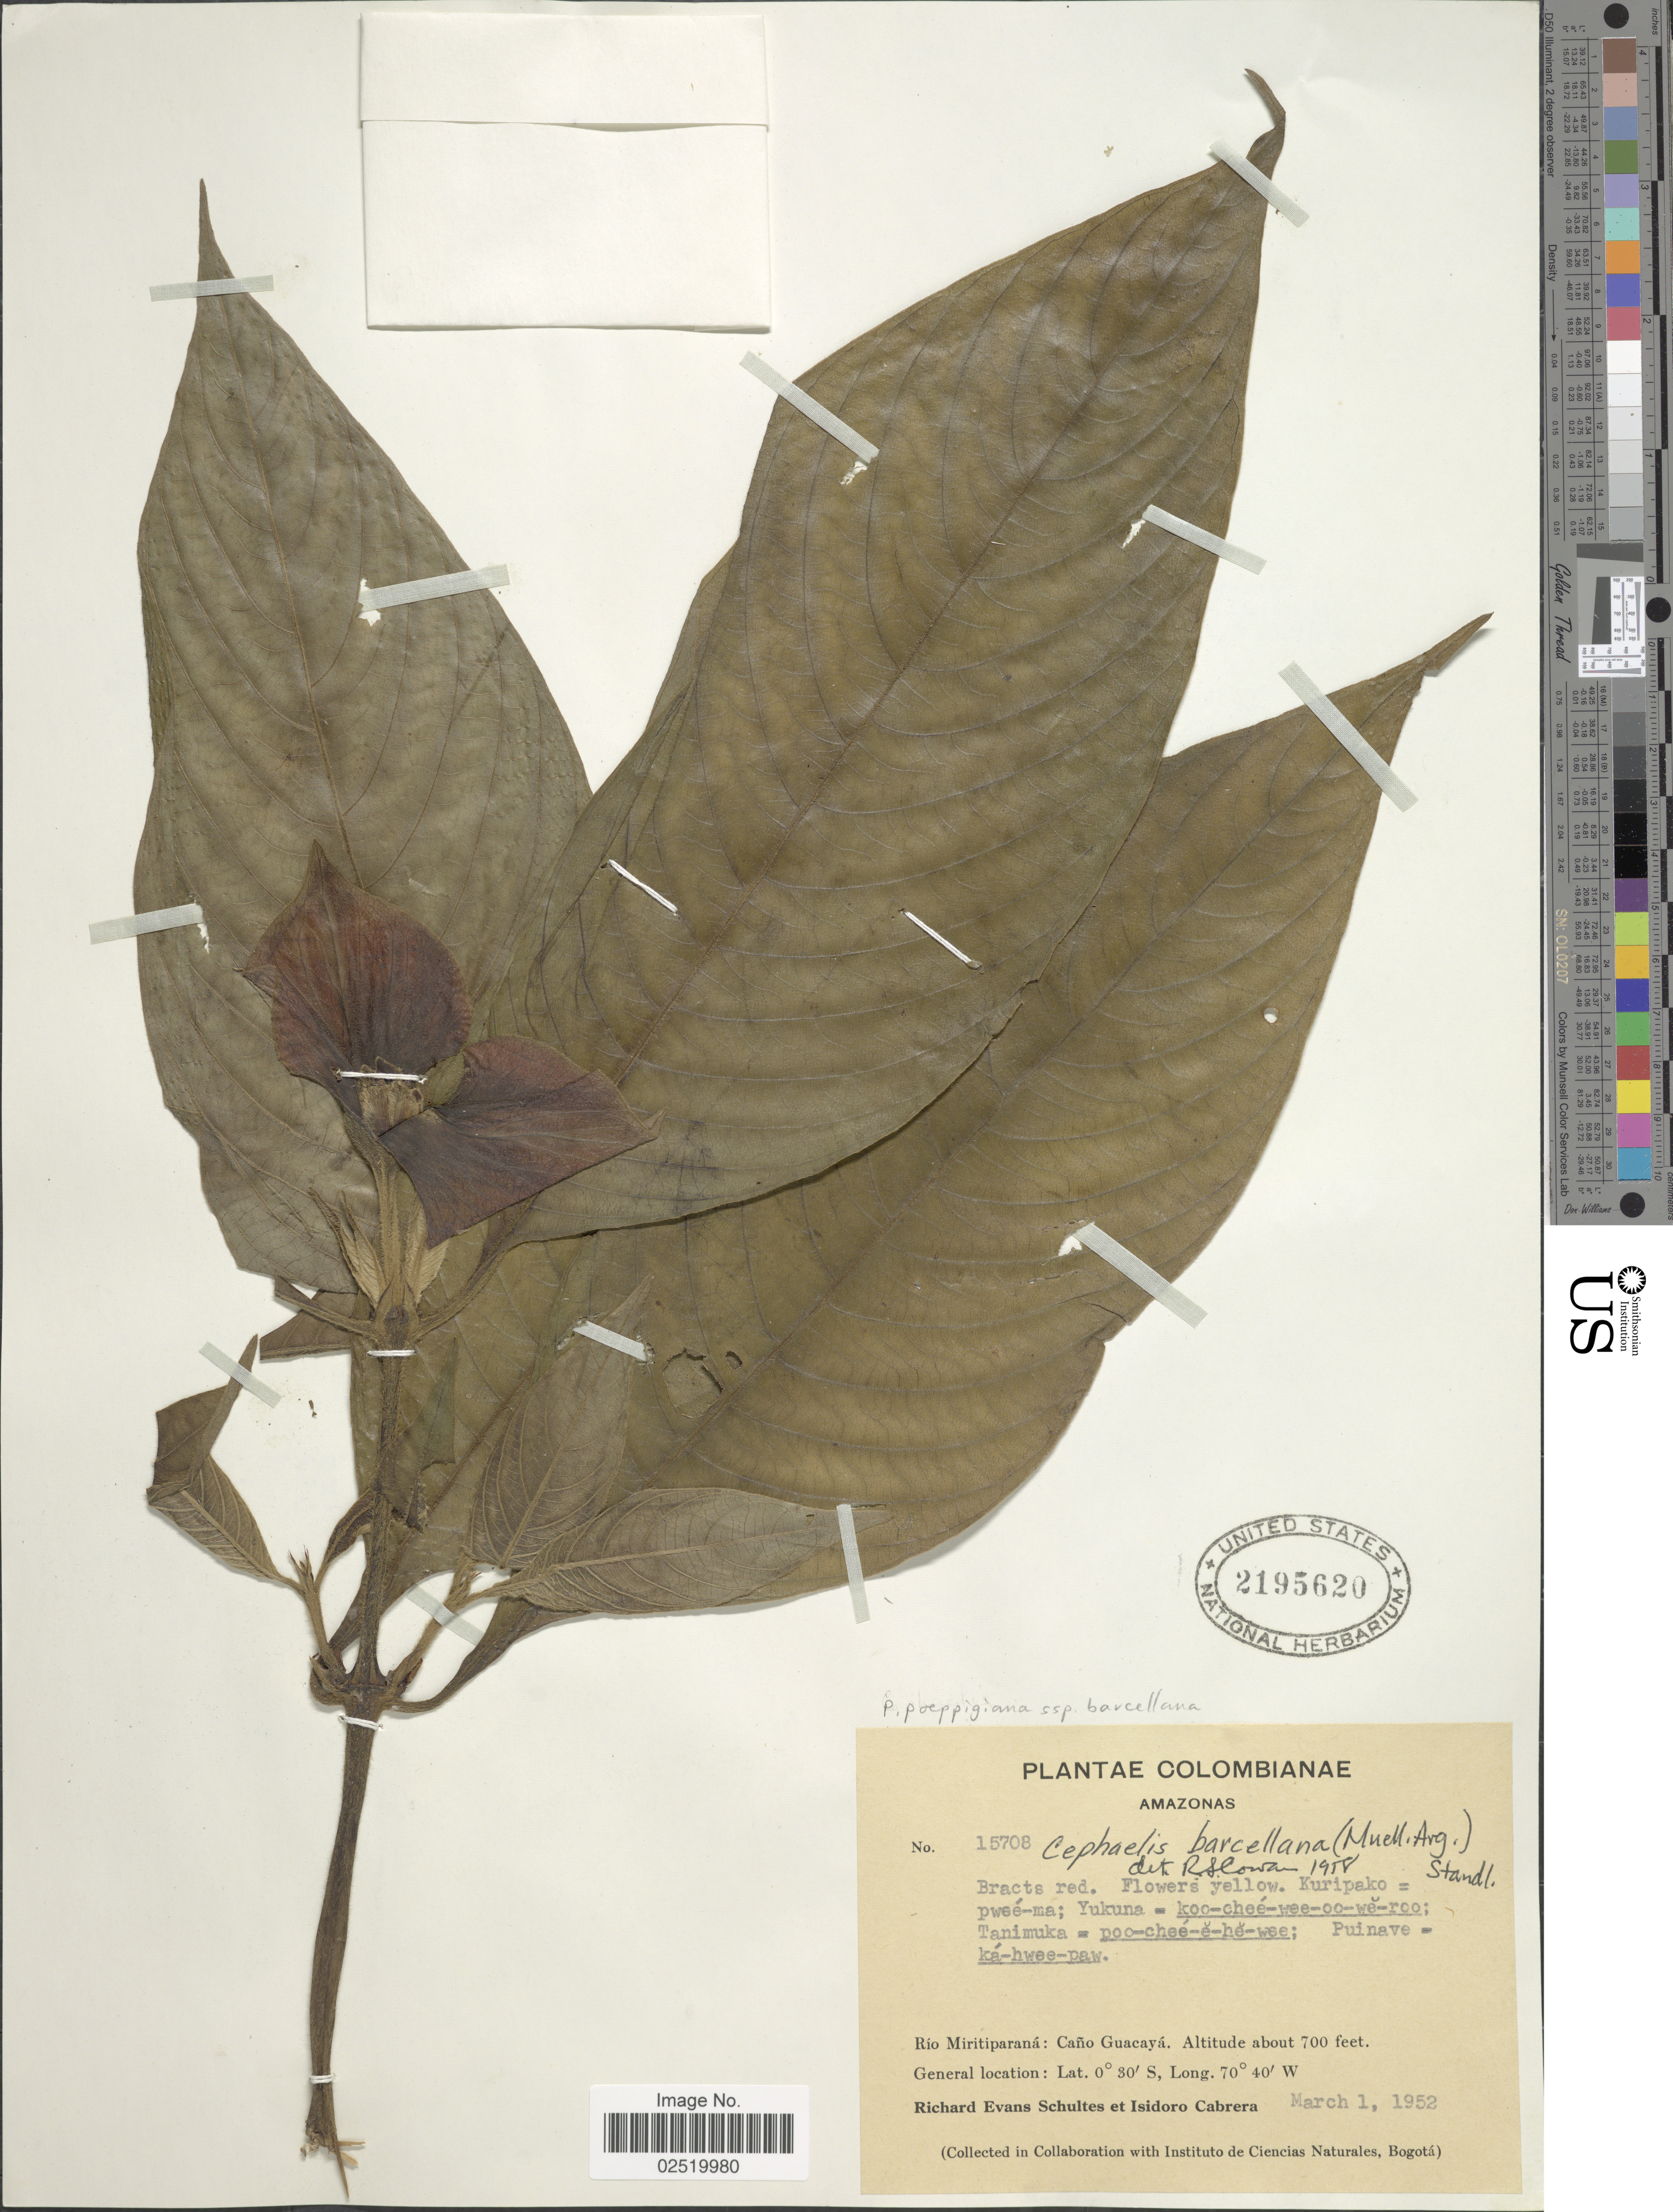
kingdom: Plantae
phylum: Tracheophyta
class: Magnoliopsida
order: Gentianales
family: Rubiaceae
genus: Psychotria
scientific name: Psychotria poeppigiana subsp. barcellana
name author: (Müll. Arg.) Steyerm.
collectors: R. E. Schultes & I. Cabrera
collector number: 15708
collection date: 1952-03-01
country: Colombia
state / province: Amazônas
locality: Rio Miritiparana Cano Guacaya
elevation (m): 213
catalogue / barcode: US 2195620